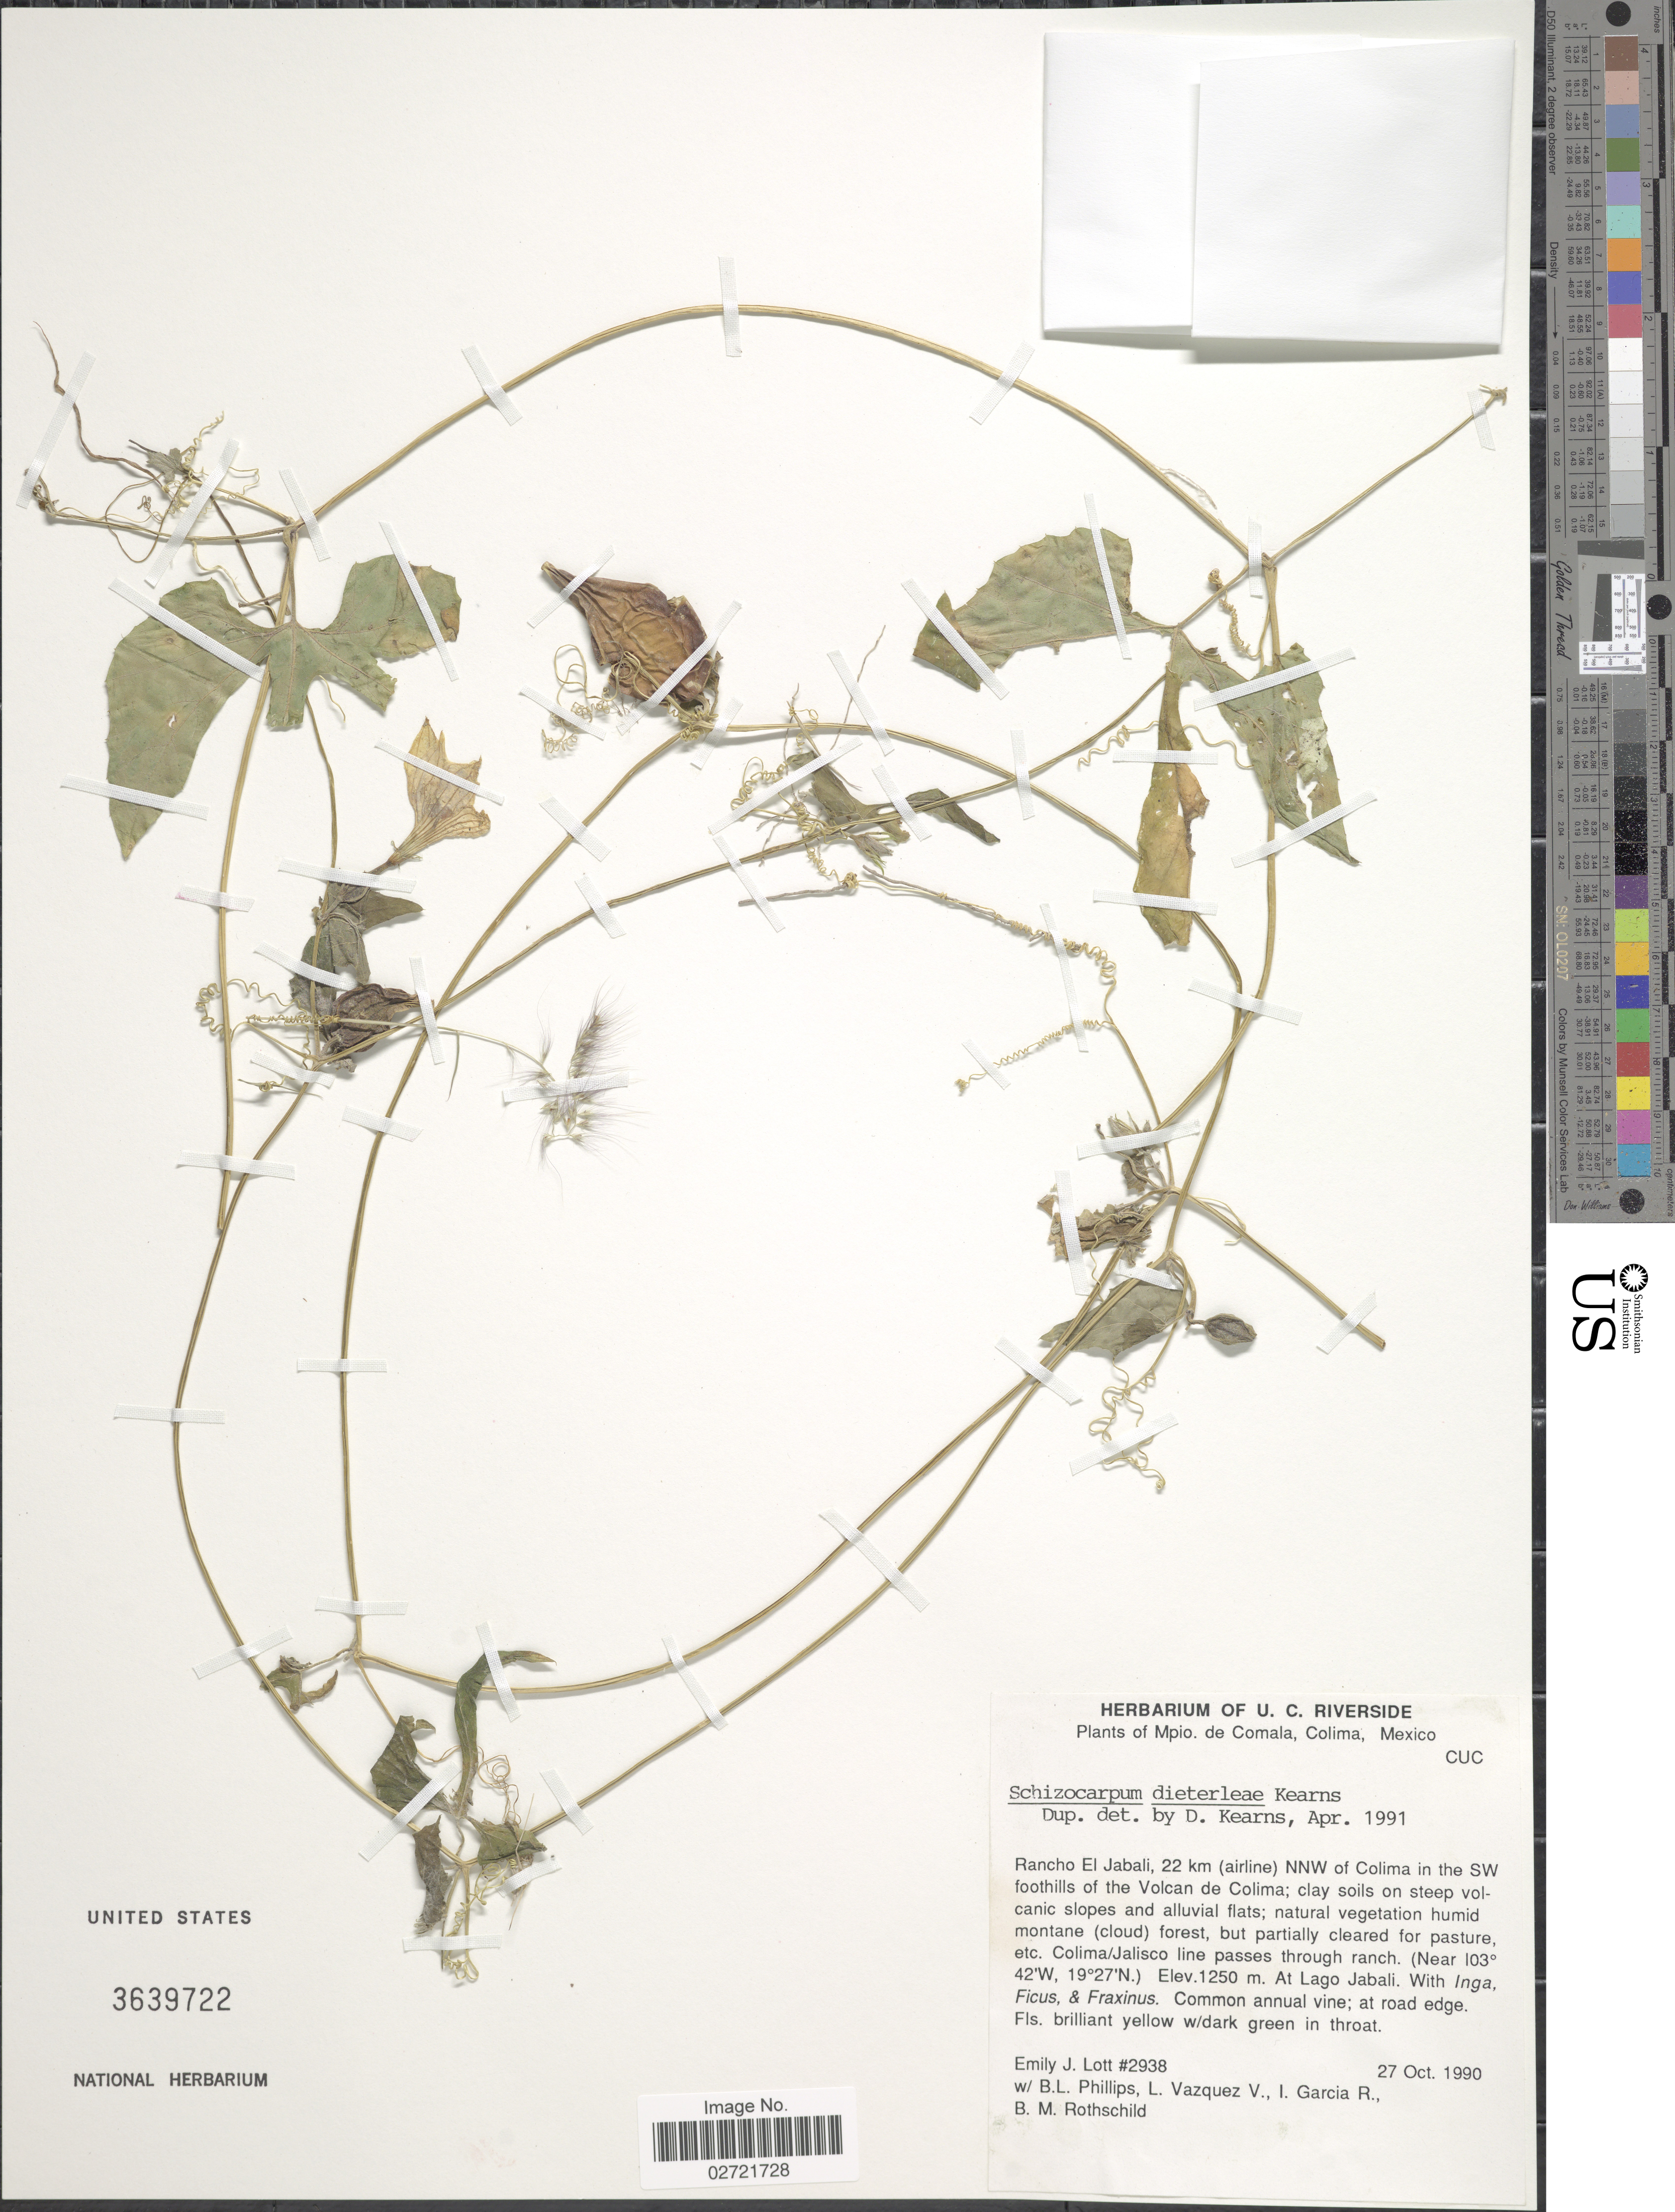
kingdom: Plantae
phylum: Tracheophyta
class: Magnoliopsida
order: Cucurbitales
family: Cucurbitaceae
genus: Schizocarpum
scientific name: Schizocarpum dieterleae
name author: Kearns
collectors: E. J. Lott, B. L. Phillips, L. Vazquez, I. Garcia R. & B. Rothschild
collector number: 2938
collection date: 1990-10-27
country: Mexico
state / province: Colima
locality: Mpio de Comala, Rancho El Jabali, 22 km (airline) NNW of Colima in the SW foothills of the Volcan de Colima. At Lago Jabali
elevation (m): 1250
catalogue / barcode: US 3639722